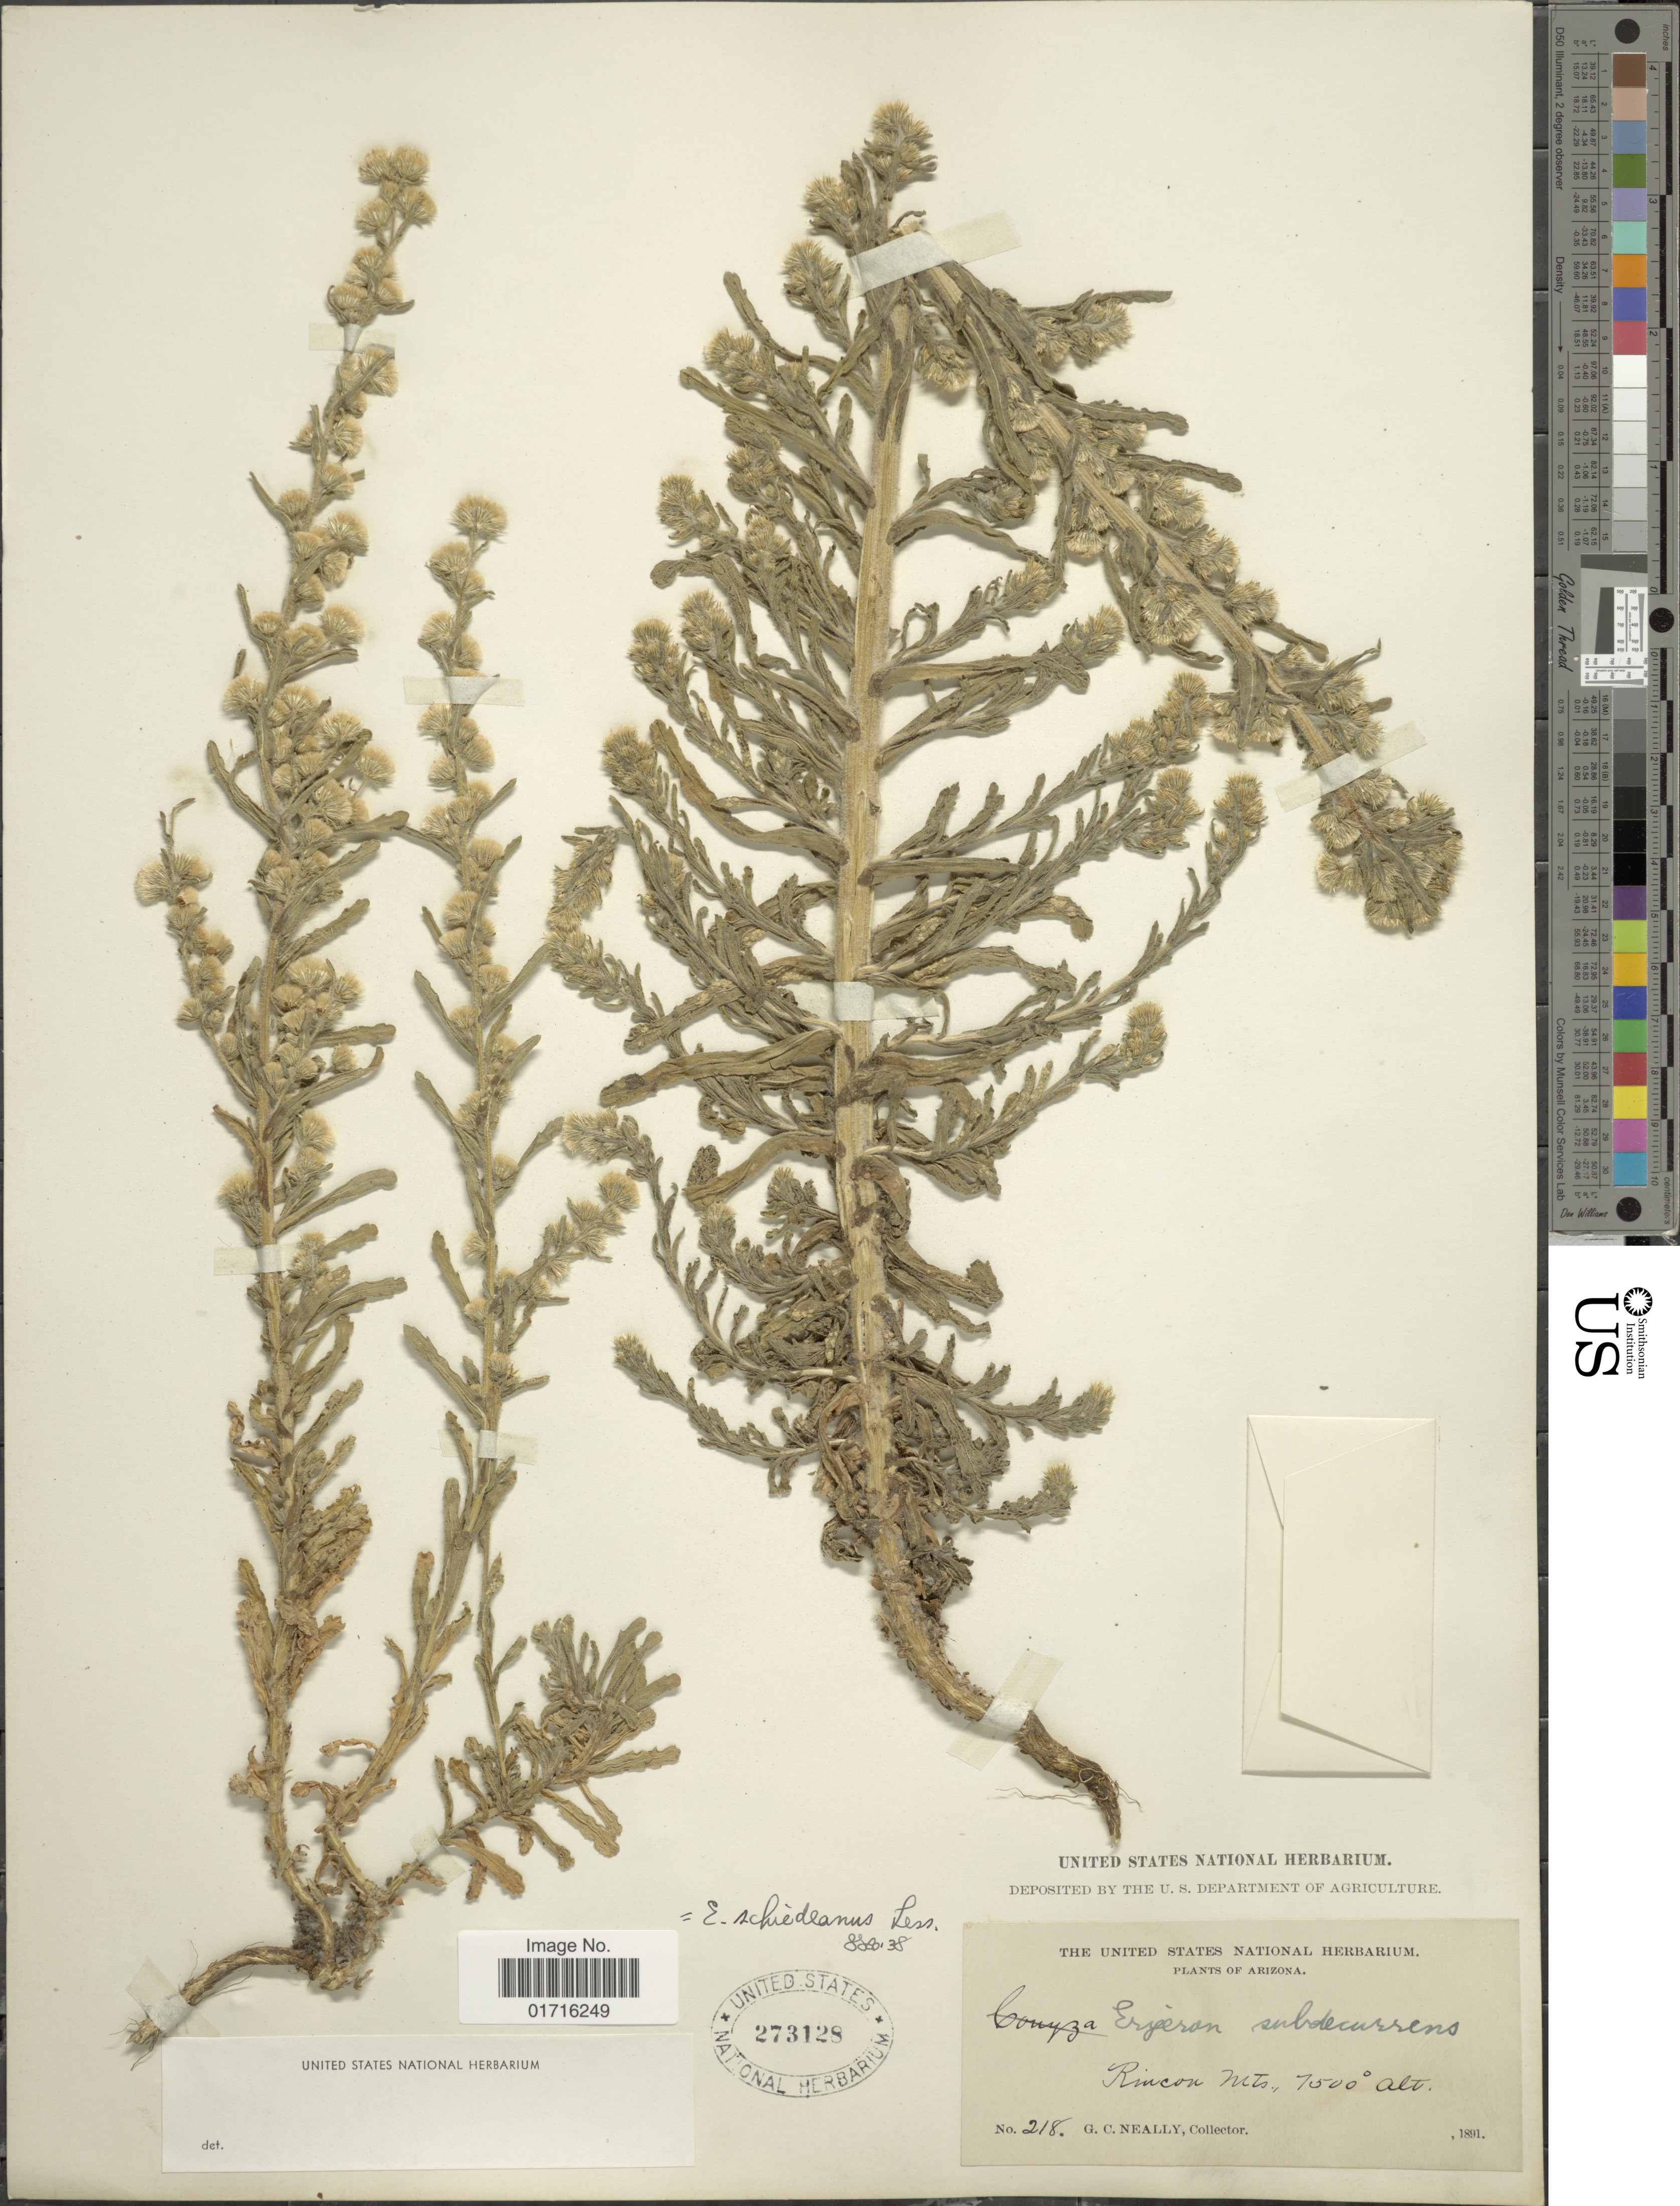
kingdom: Plantae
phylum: Tracheophyta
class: Magnoliopsida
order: Asterales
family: Asteraceae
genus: Conyza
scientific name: Conyza schiedeana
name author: (Less.) Cronq.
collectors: G. Neally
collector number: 218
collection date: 1891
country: United States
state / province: Arizona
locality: Rincon Mts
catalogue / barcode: US 273128